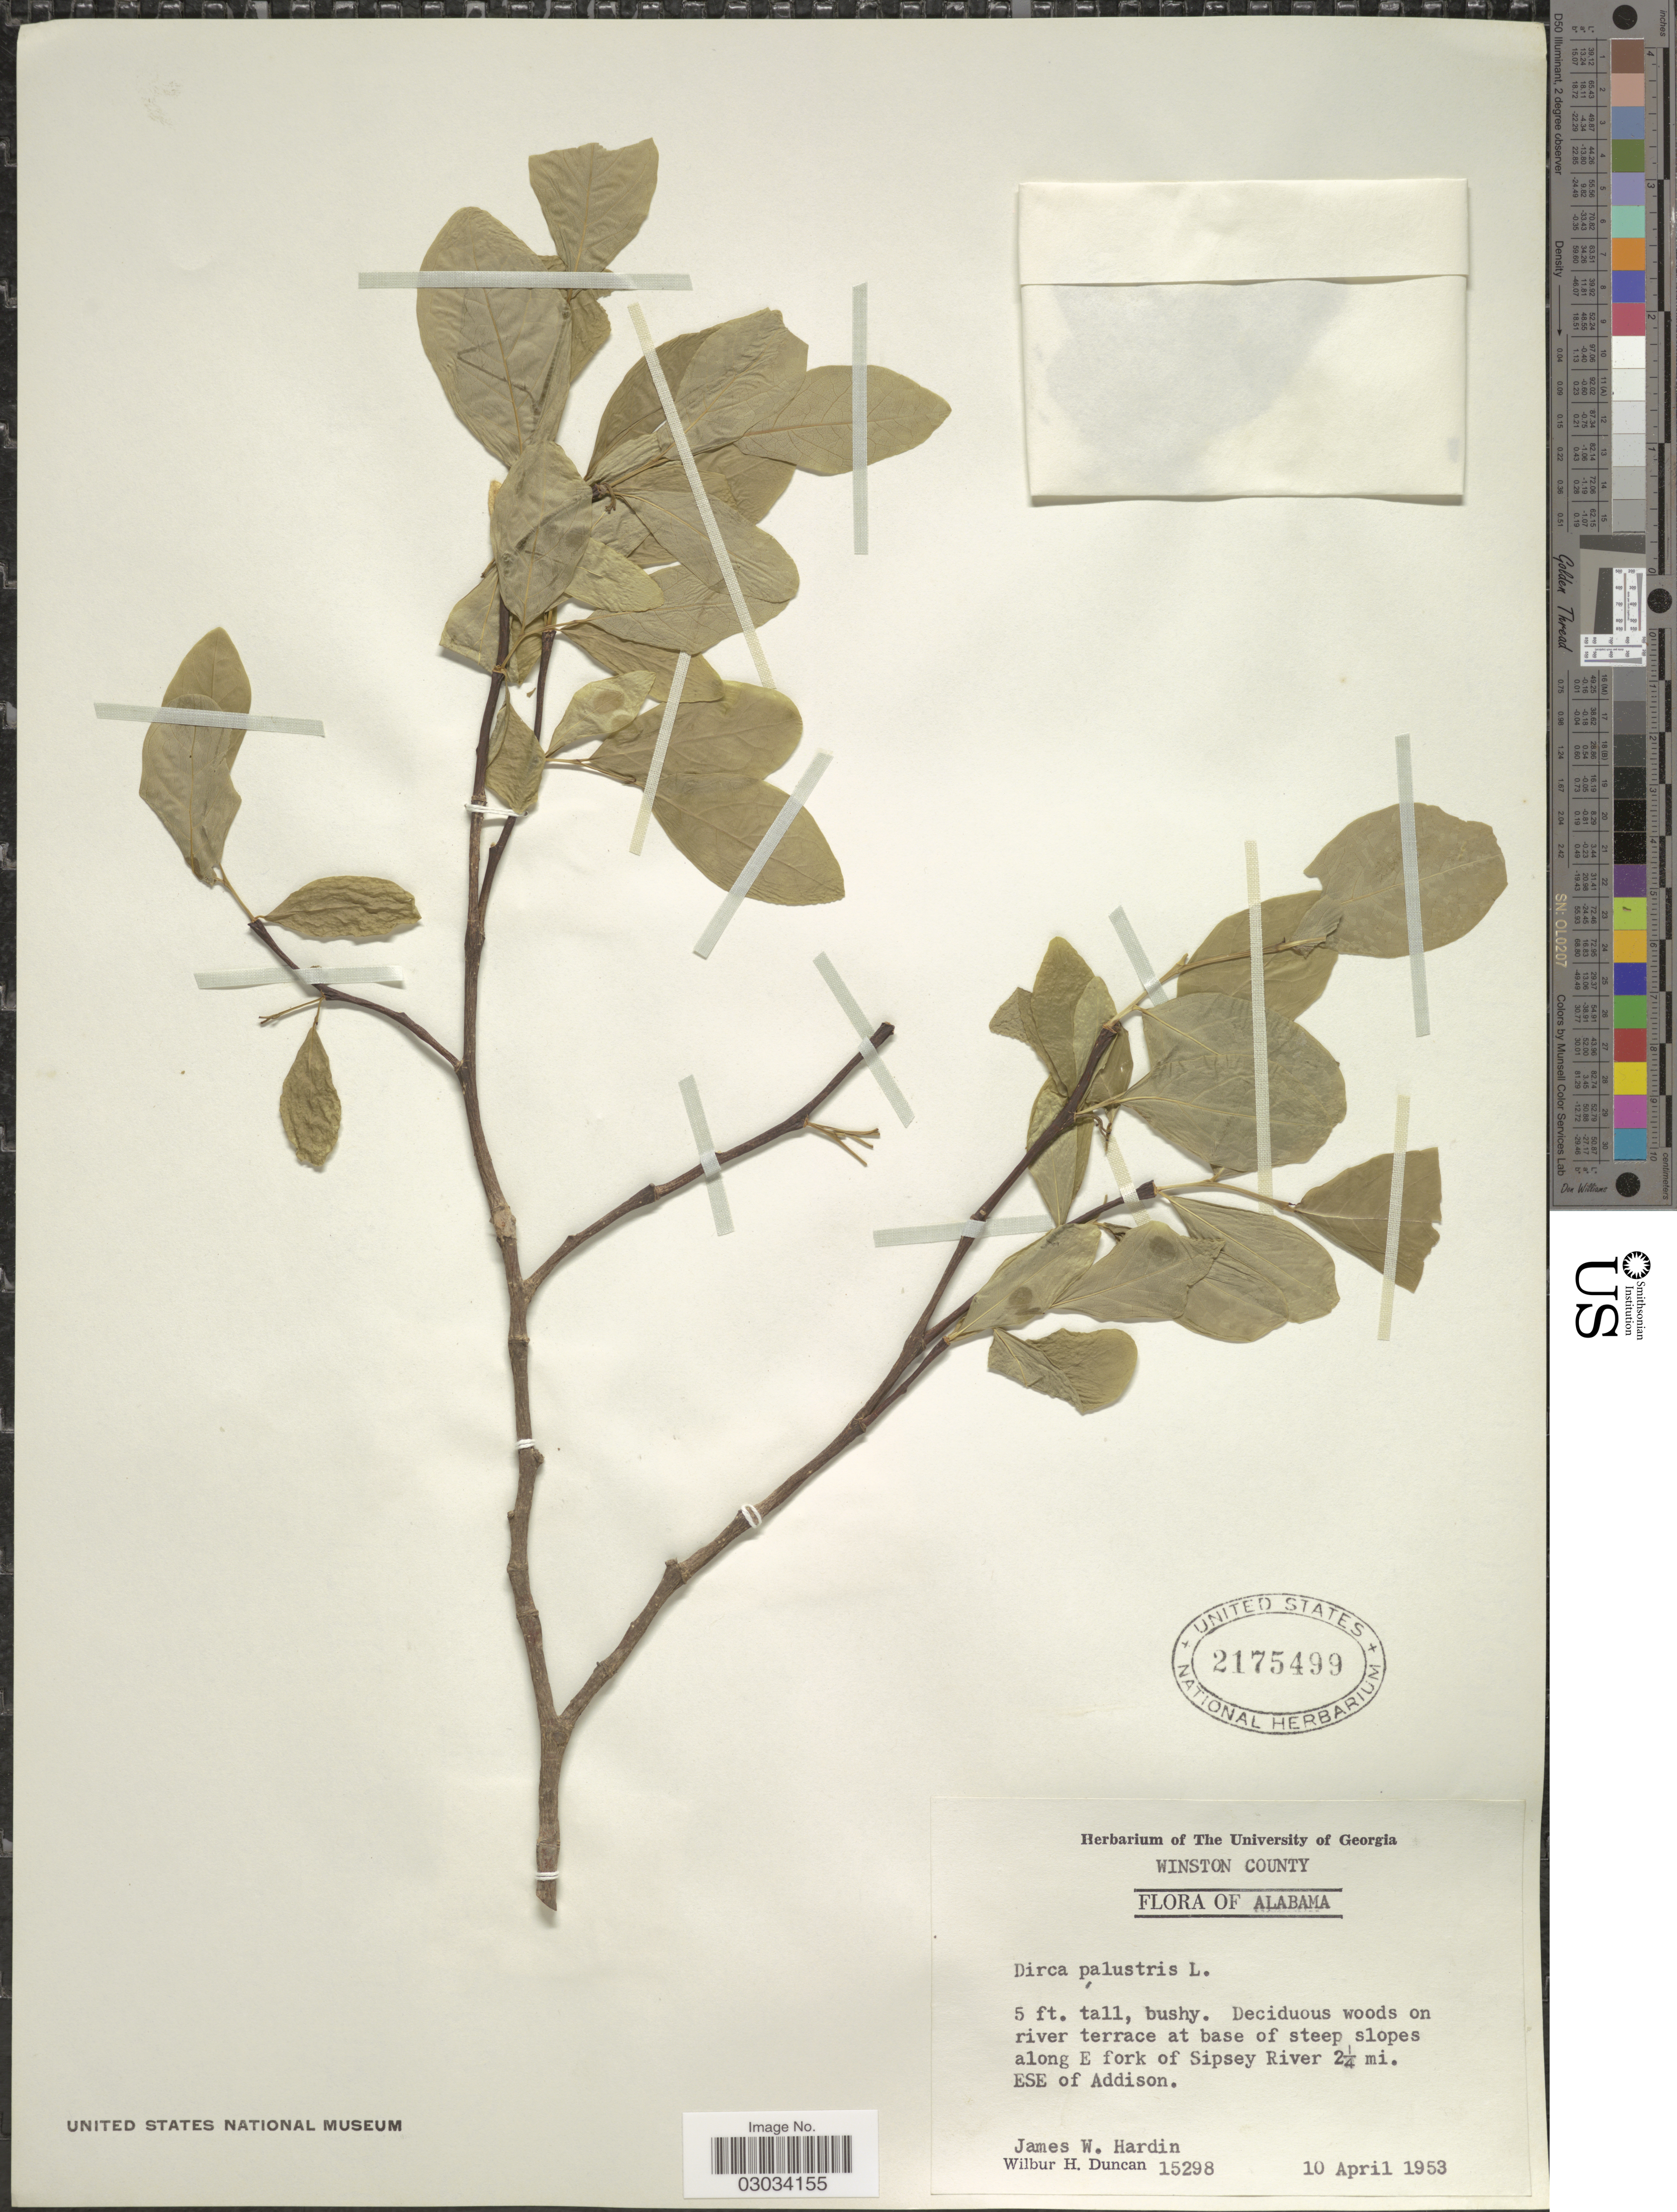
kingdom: Plantae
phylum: Tracheophyta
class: Magnoliopsida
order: Malvales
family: Thymelaeaceae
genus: Dirca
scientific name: Dirca palustris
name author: L.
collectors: J. W. Hardin & W. H. Duncan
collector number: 15298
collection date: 1953-04-10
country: United States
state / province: Alabama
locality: Winston County, along E fork of Sipsey River 2¼ mi. ESE of Addison.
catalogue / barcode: US 2175499